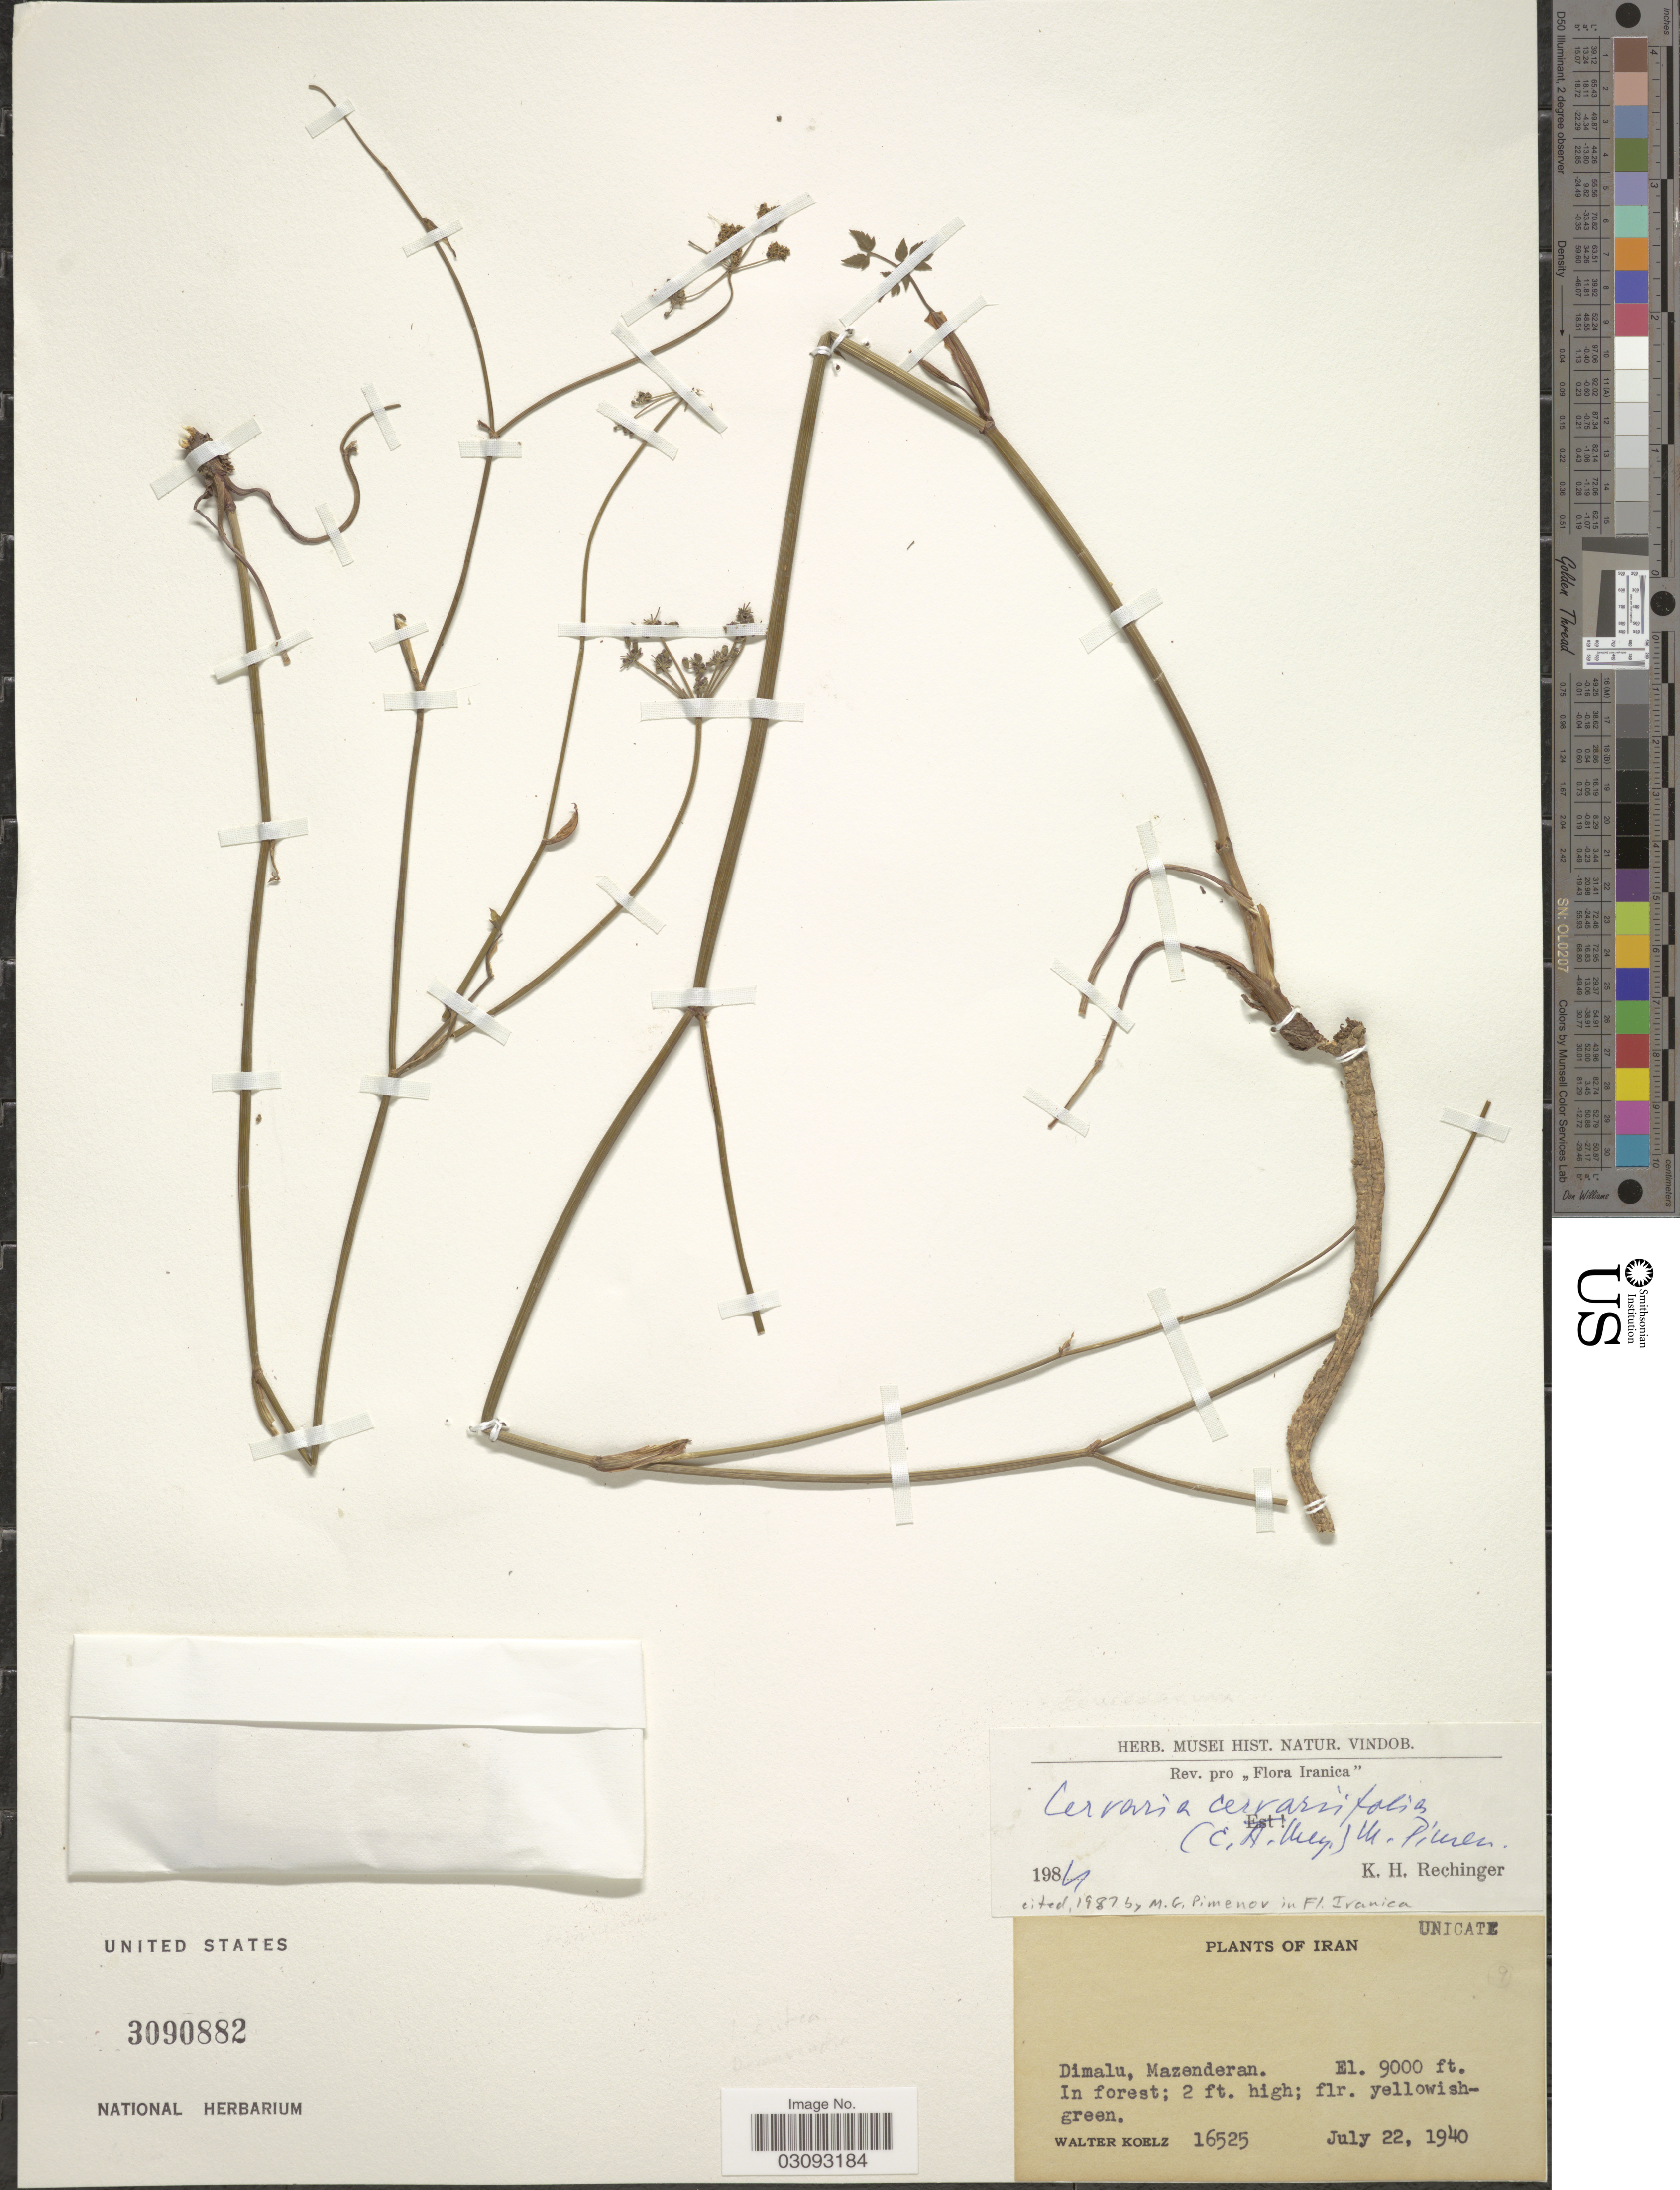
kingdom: Plantae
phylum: Tracheophyta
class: Magnoliopsida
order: Apiales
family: Apiaceae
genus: Cervaria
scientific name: Cervaria cervariifolia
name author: (C.A. Mey.) Pimenov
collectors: W. N. Koelz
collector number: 16525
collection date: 1940-07-22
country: Iran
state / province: Mazandaran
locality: Dimalu.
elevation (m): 2743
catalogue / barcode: US 3090882